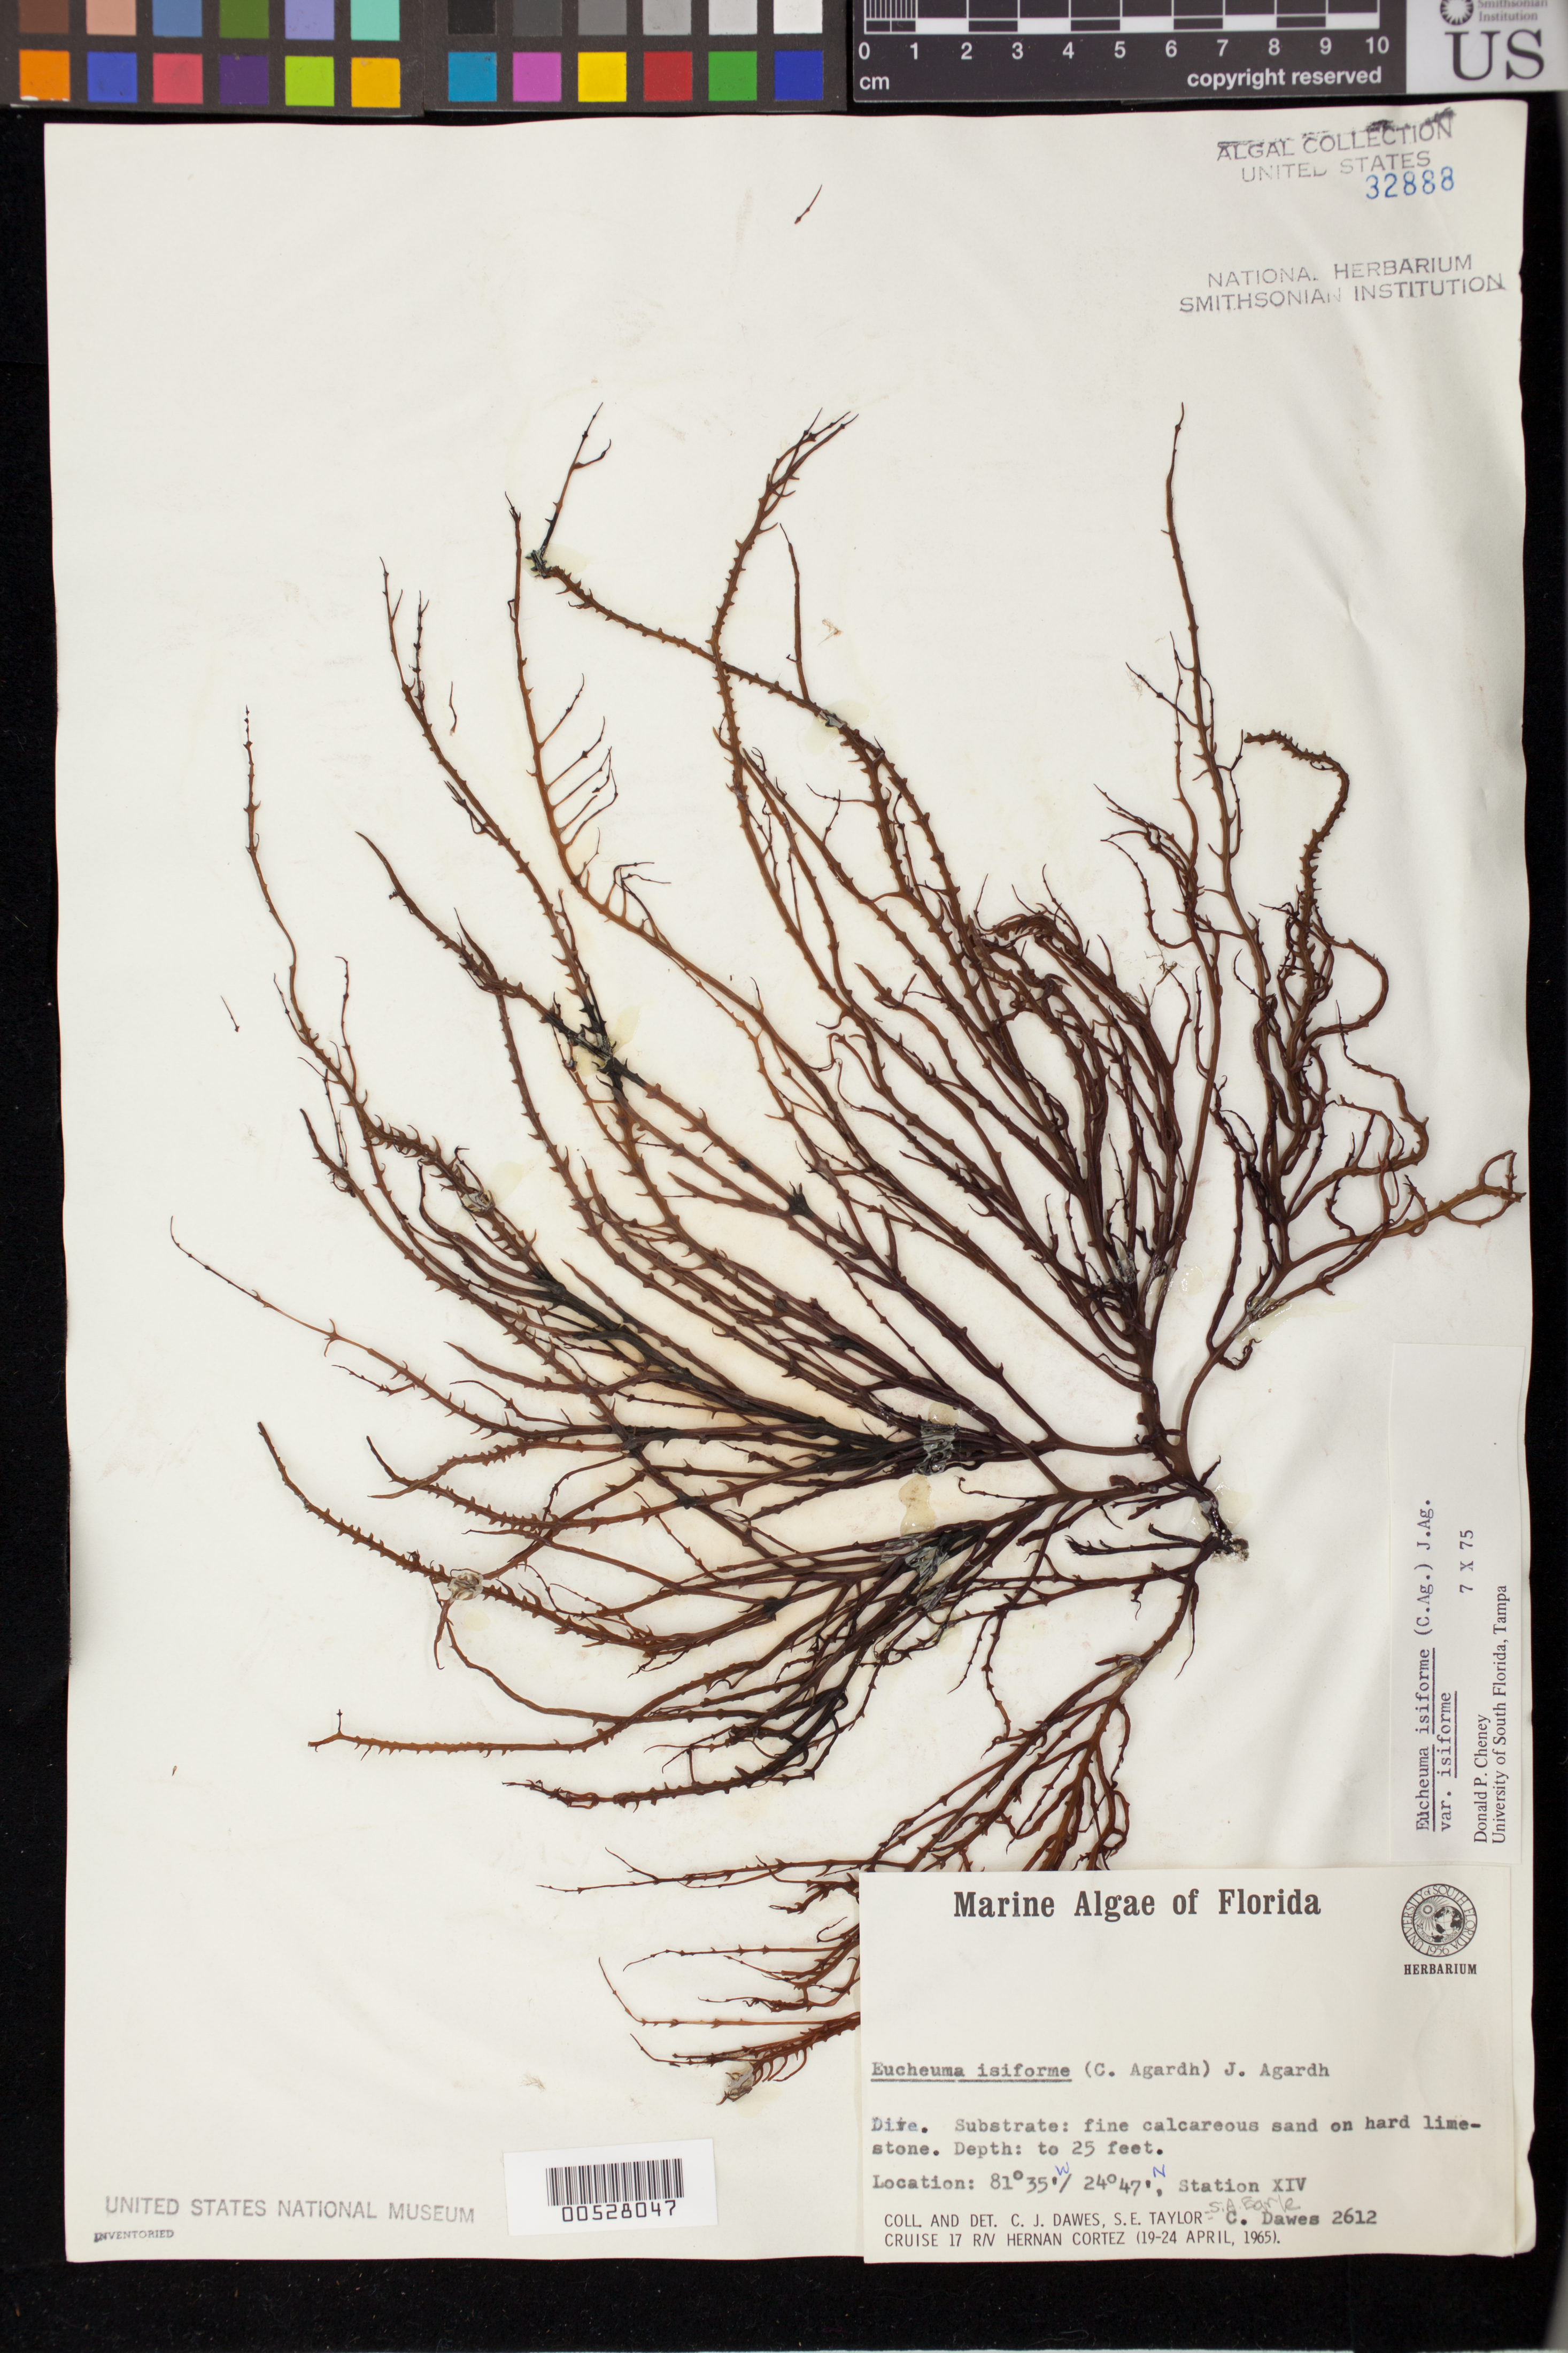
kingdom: Plantae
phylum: Rhodophyta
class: Florideophyceae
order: Gigartinales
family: Solieriaceae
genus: Eucheumatopsis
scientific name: Eucheumatopsis isiformis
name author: (C. Agardh) M.L. Núñez-Resendiz et al.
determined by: Algae name updating Project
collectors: C. Dawes & S. A. Earle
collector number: Cjd 2612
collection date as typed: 19 Apr 1965 to 24 Apr 1965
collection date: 1965-04-19/1965-04-24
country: United States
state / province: Florida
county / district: Monroe County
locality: Straits of Florida off Big Pine Key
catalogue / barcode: US 32888